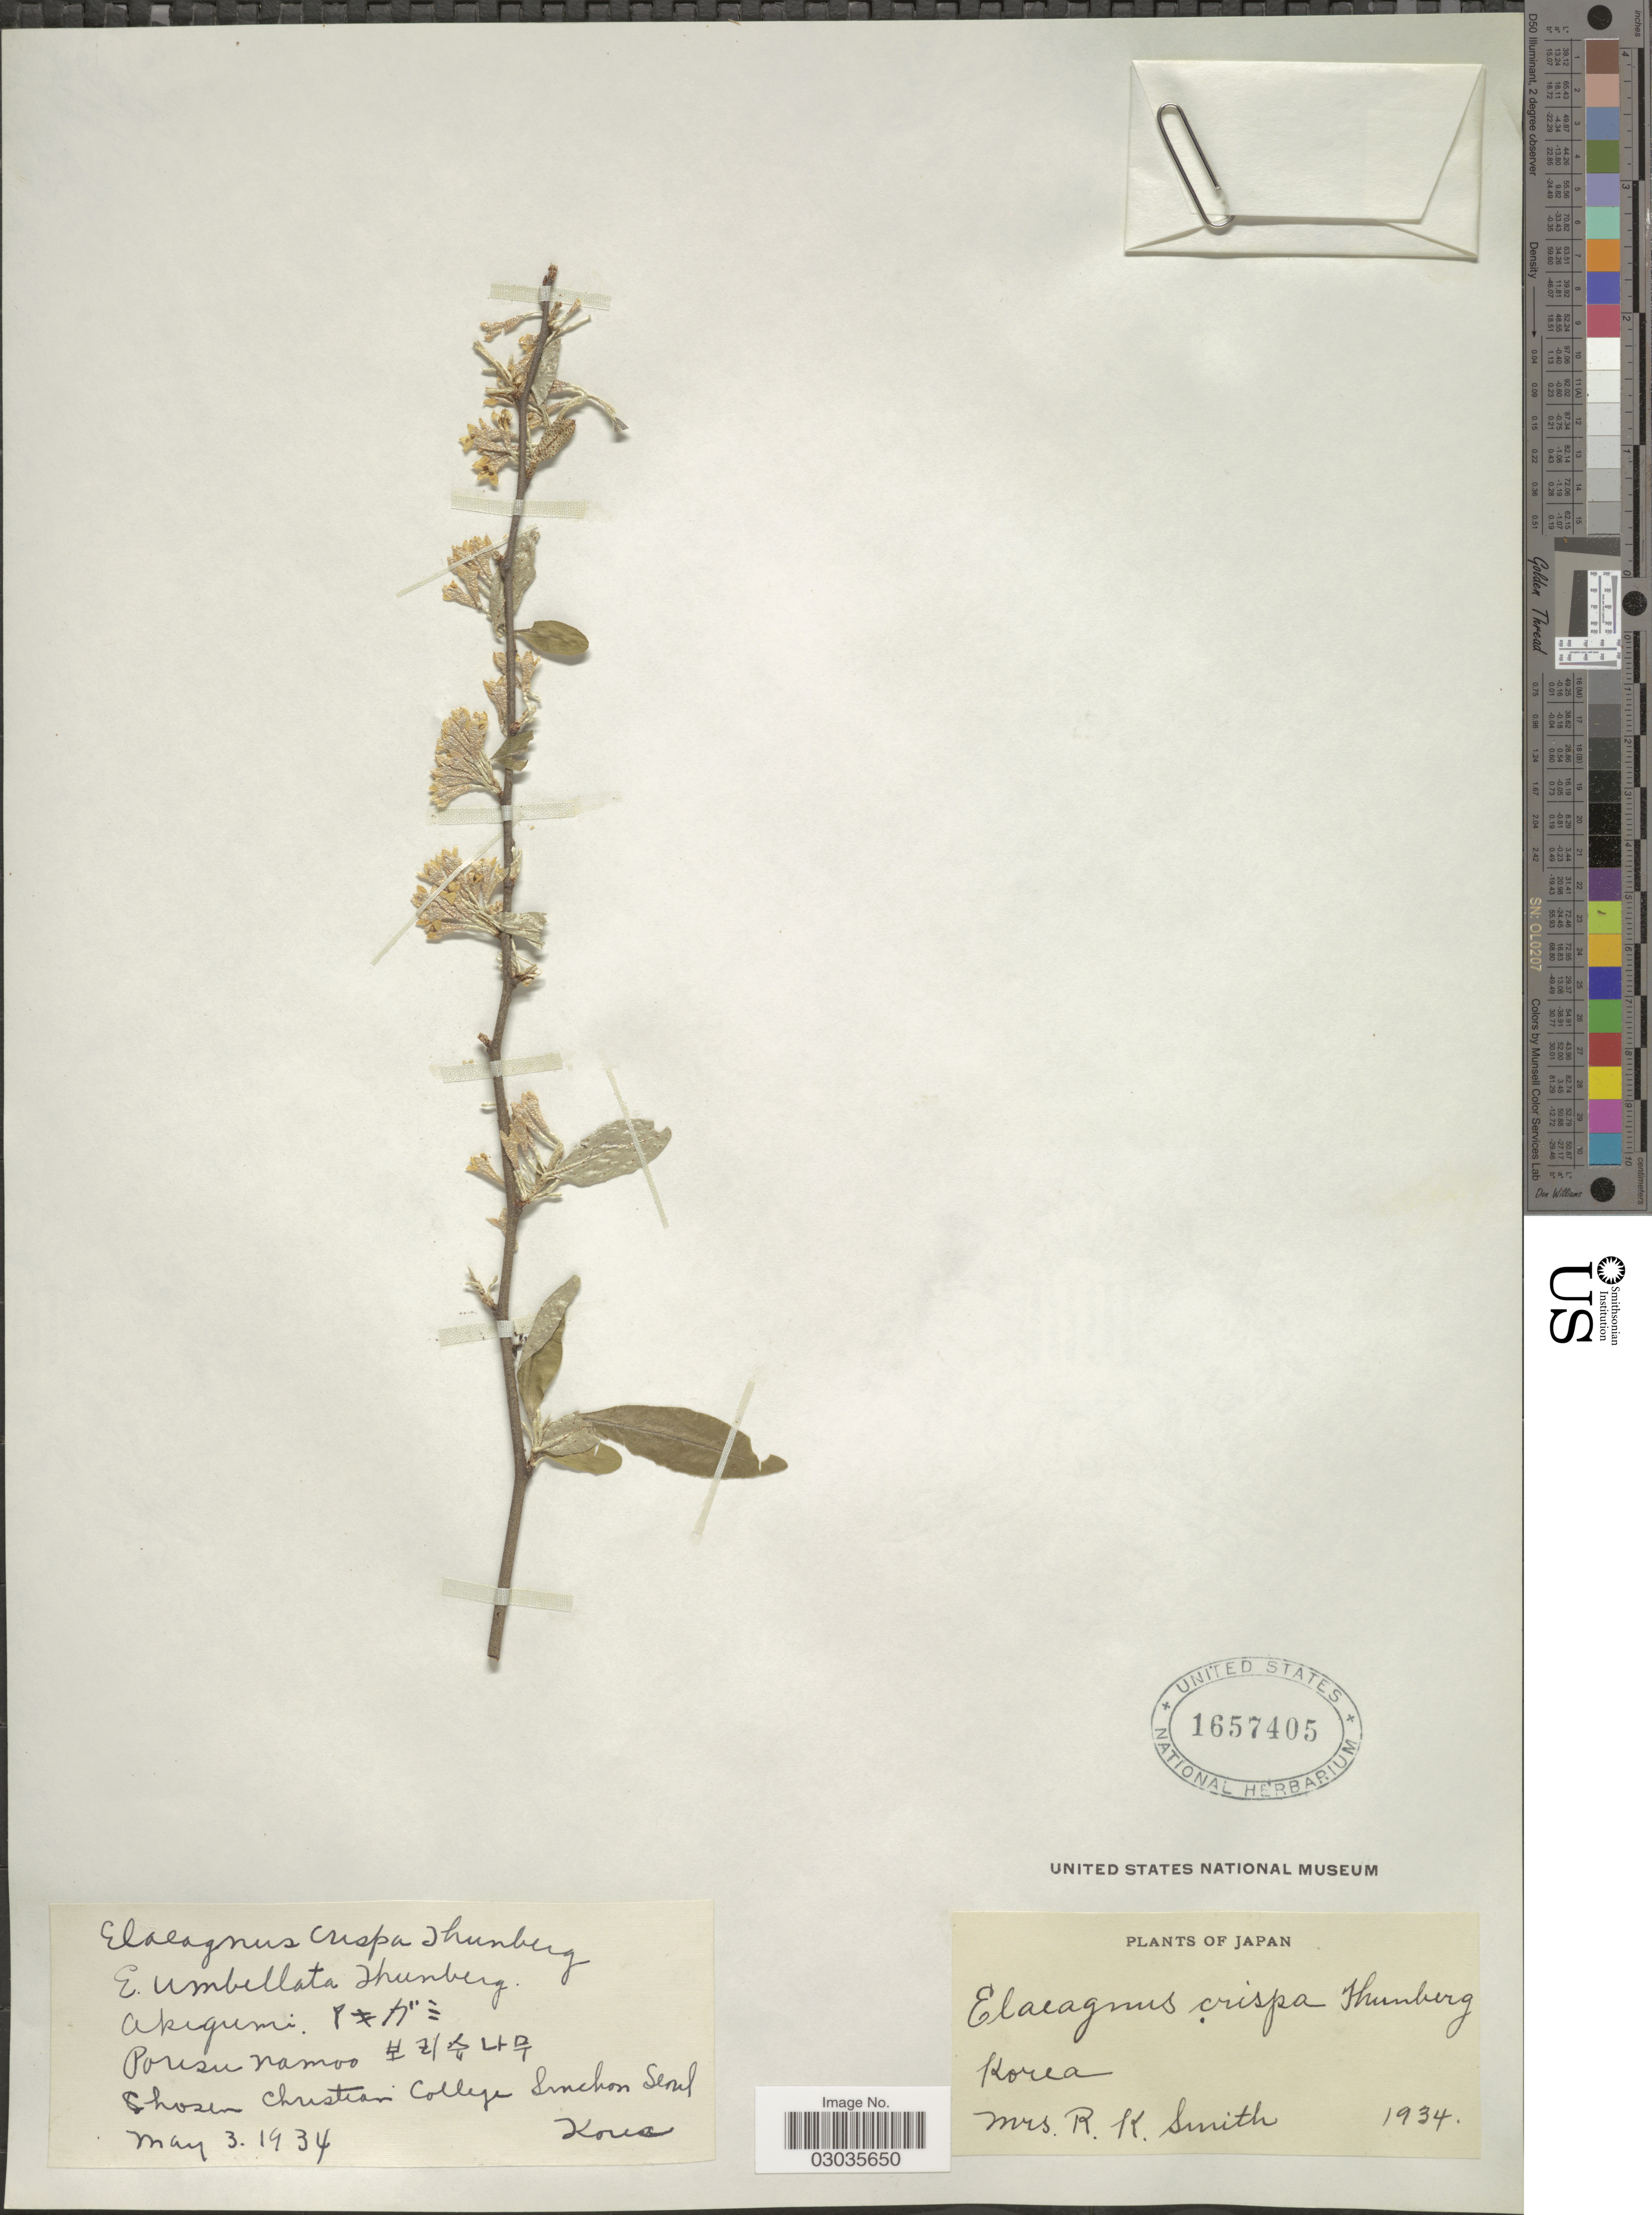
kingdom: Plantae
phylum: Tracheophyta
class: Magnoliopsida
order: Rosales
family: Elaeagnaceae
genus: Elaeagnus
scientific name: Elaeagnus umbellata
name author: Thunb.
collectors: R. Smith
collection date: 1934-05-03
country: South Korea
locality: Shozen Christian College Sinchon Seoul.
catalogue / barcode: US 1657405